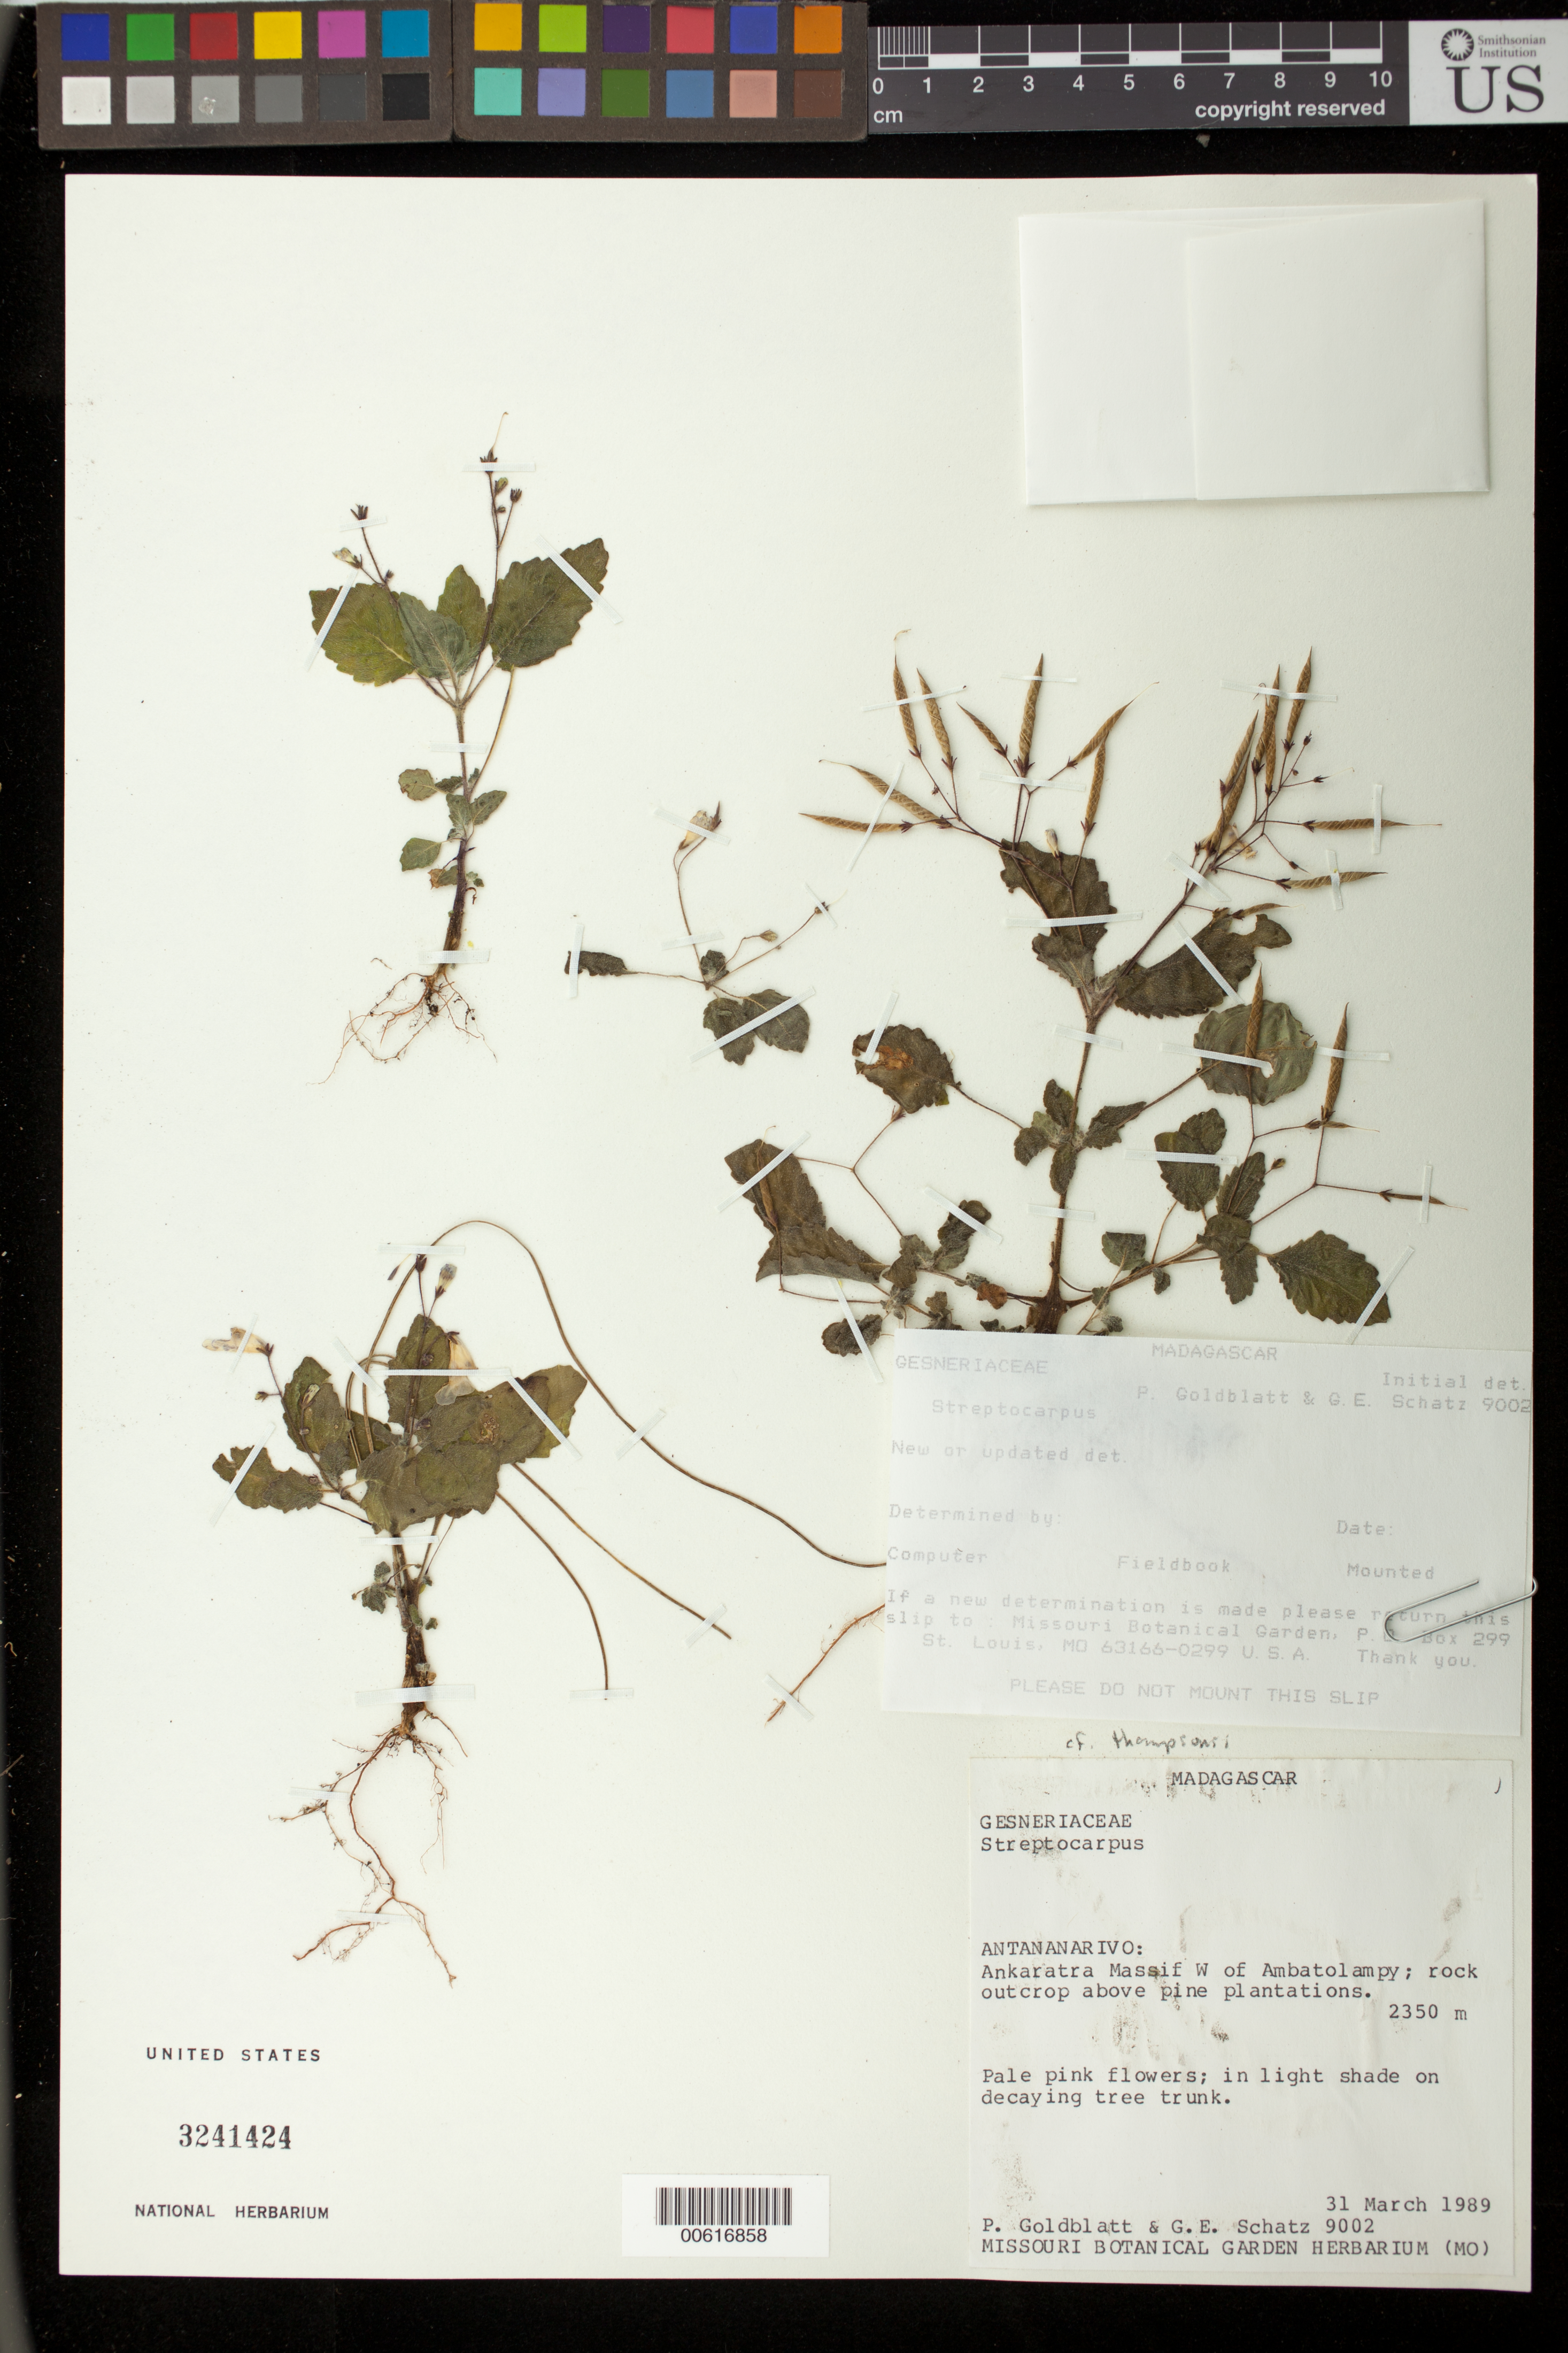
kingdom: Plantae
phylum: Tracheophyta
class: Magnoliopsida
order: Lamiales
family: Gesneriaceae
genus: Streptocarpus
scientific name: Streptocarpus sp.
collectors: P. Goldblatt & G. Schatz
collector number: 9002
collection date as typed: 31 Mar 1989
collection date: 1989-03-31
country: Madagascar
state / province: Vakinankaratra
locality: Ankaratra Massif W of Ambatolampy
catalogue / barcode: US 616859